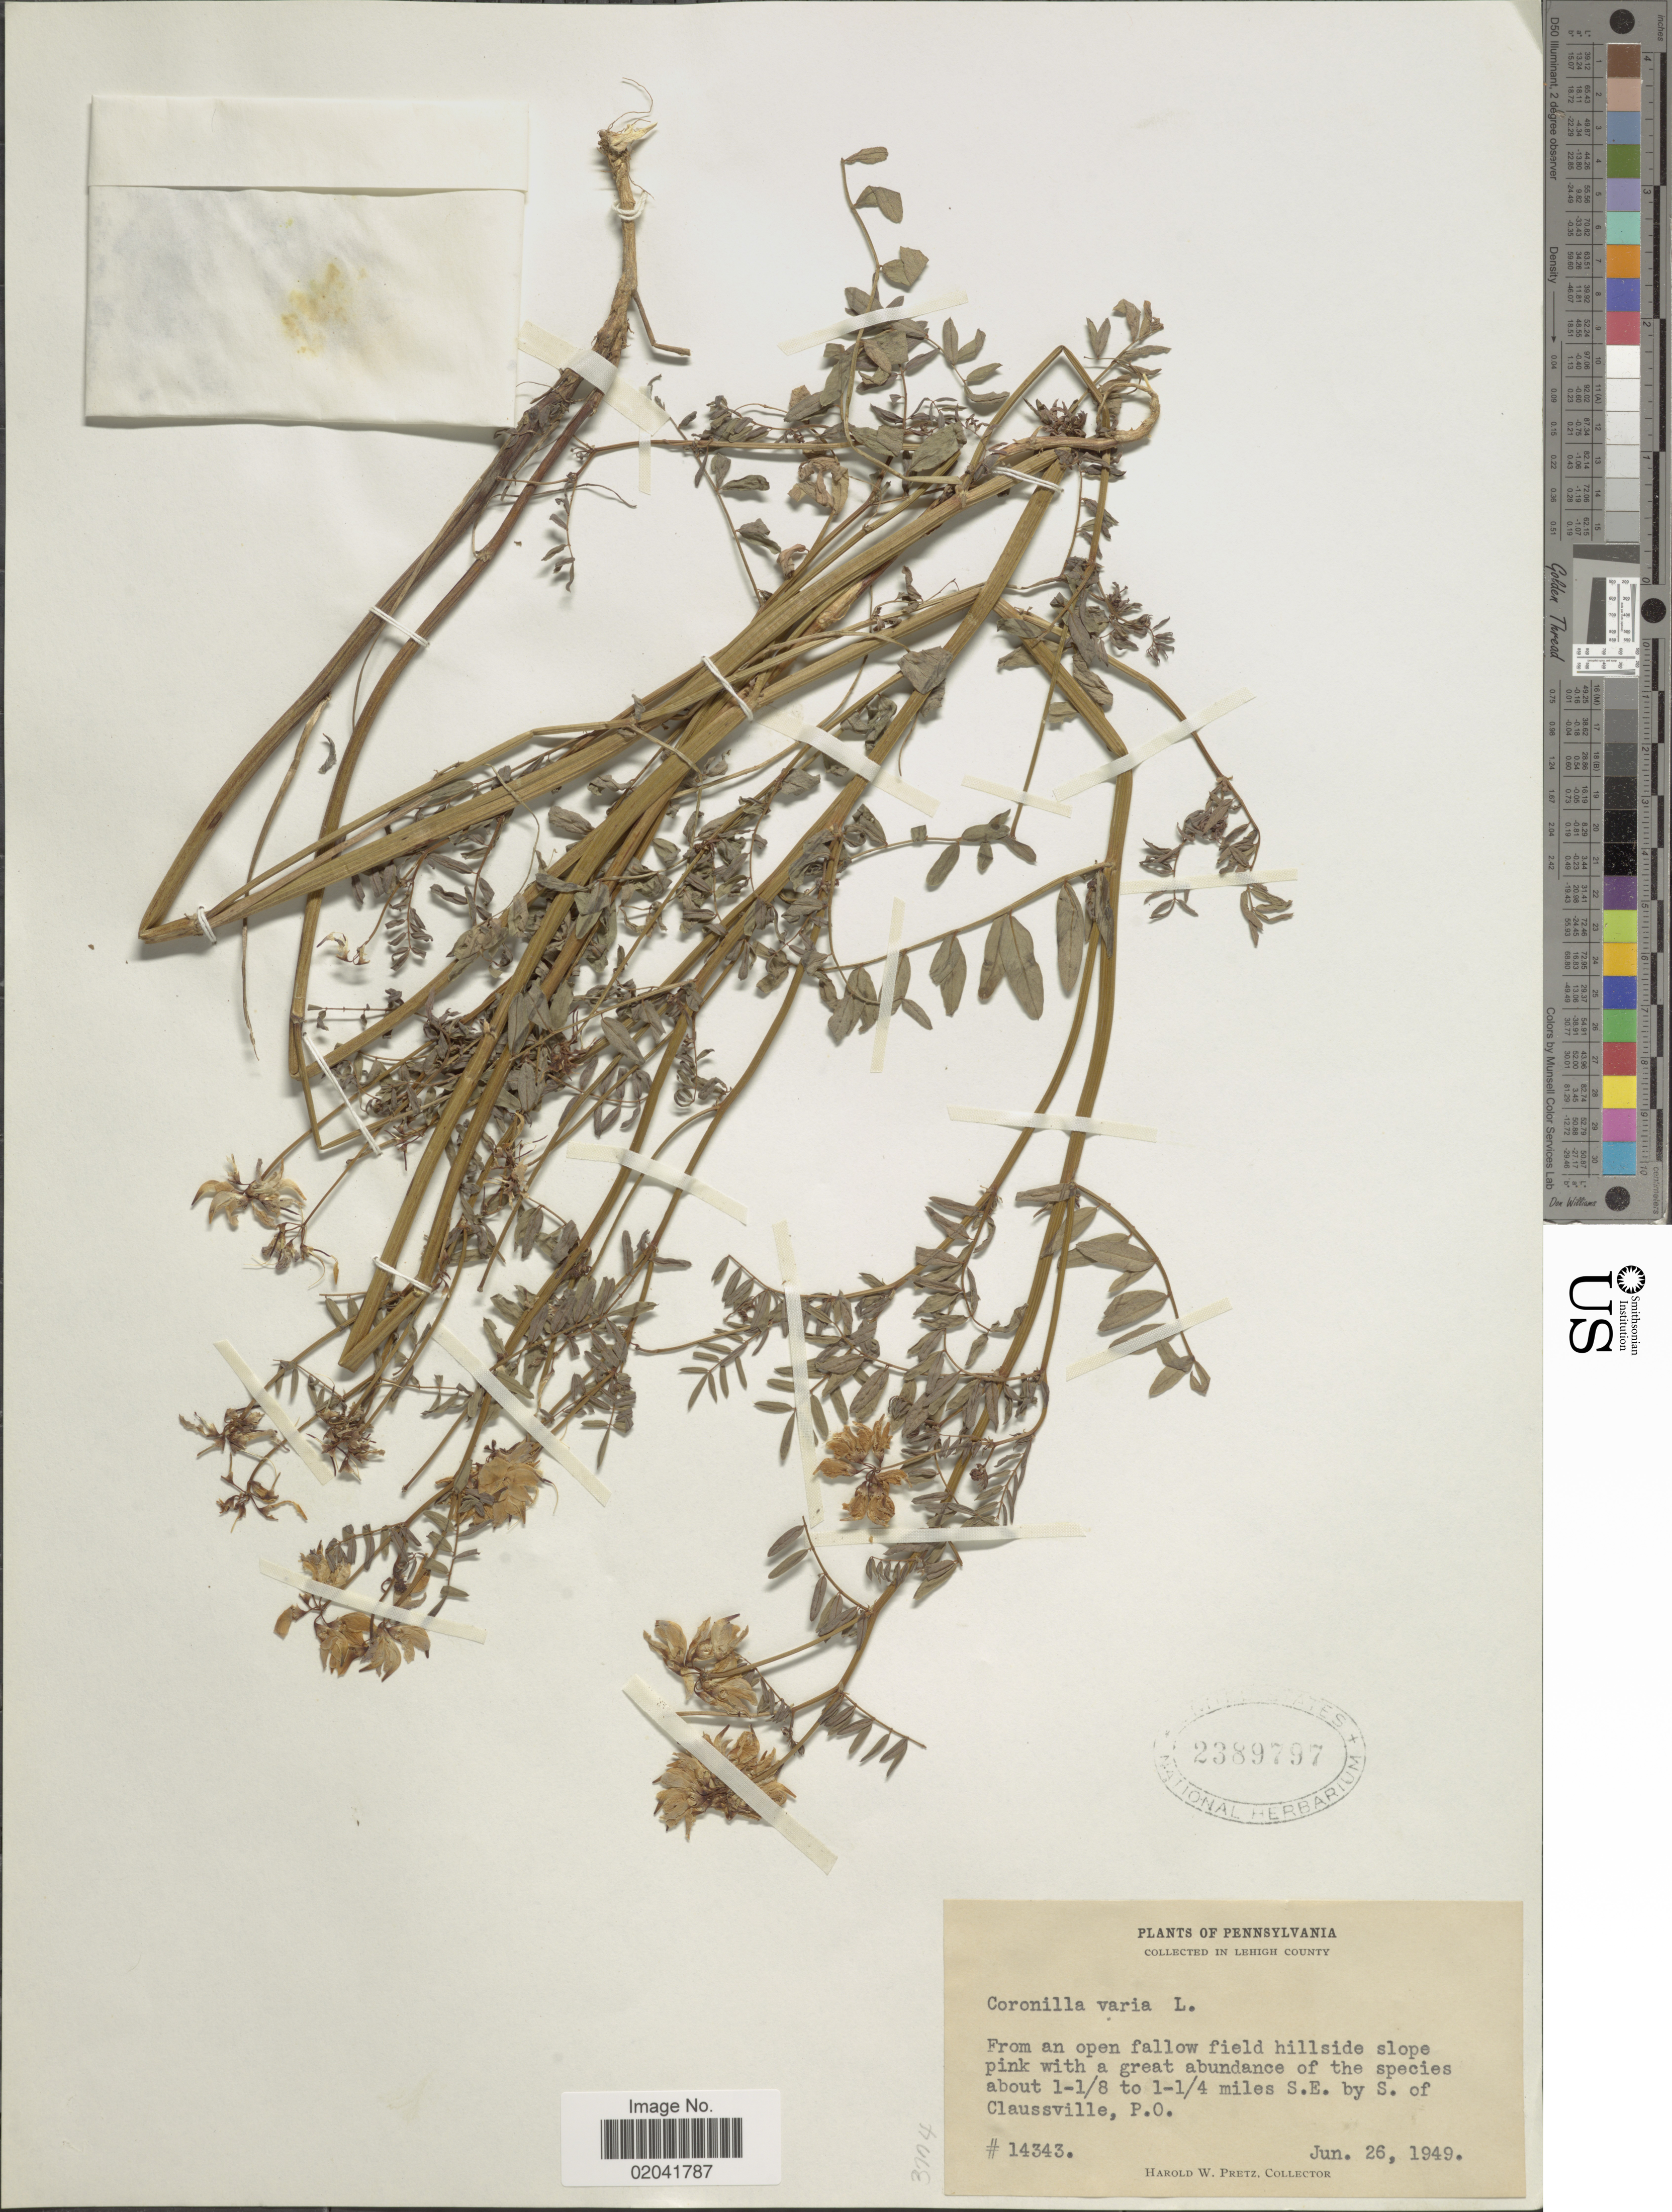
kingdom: Plantae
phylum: Tracheophyta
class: Magnoliopsida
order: Fabales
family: Fabaceae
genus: Coronilla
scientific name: Coronilla varia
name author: L.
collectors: H. W. Pretz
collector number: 14343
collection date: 1949-06-26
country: United States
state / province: Pennsylvania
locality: From an open fallow field hillside slope pink with a great abundance of the species about 1-1/8 to 1-1/4 miles S.E. by S. of Claussville, P.O., in Lehigh County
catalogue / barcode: US 2389797